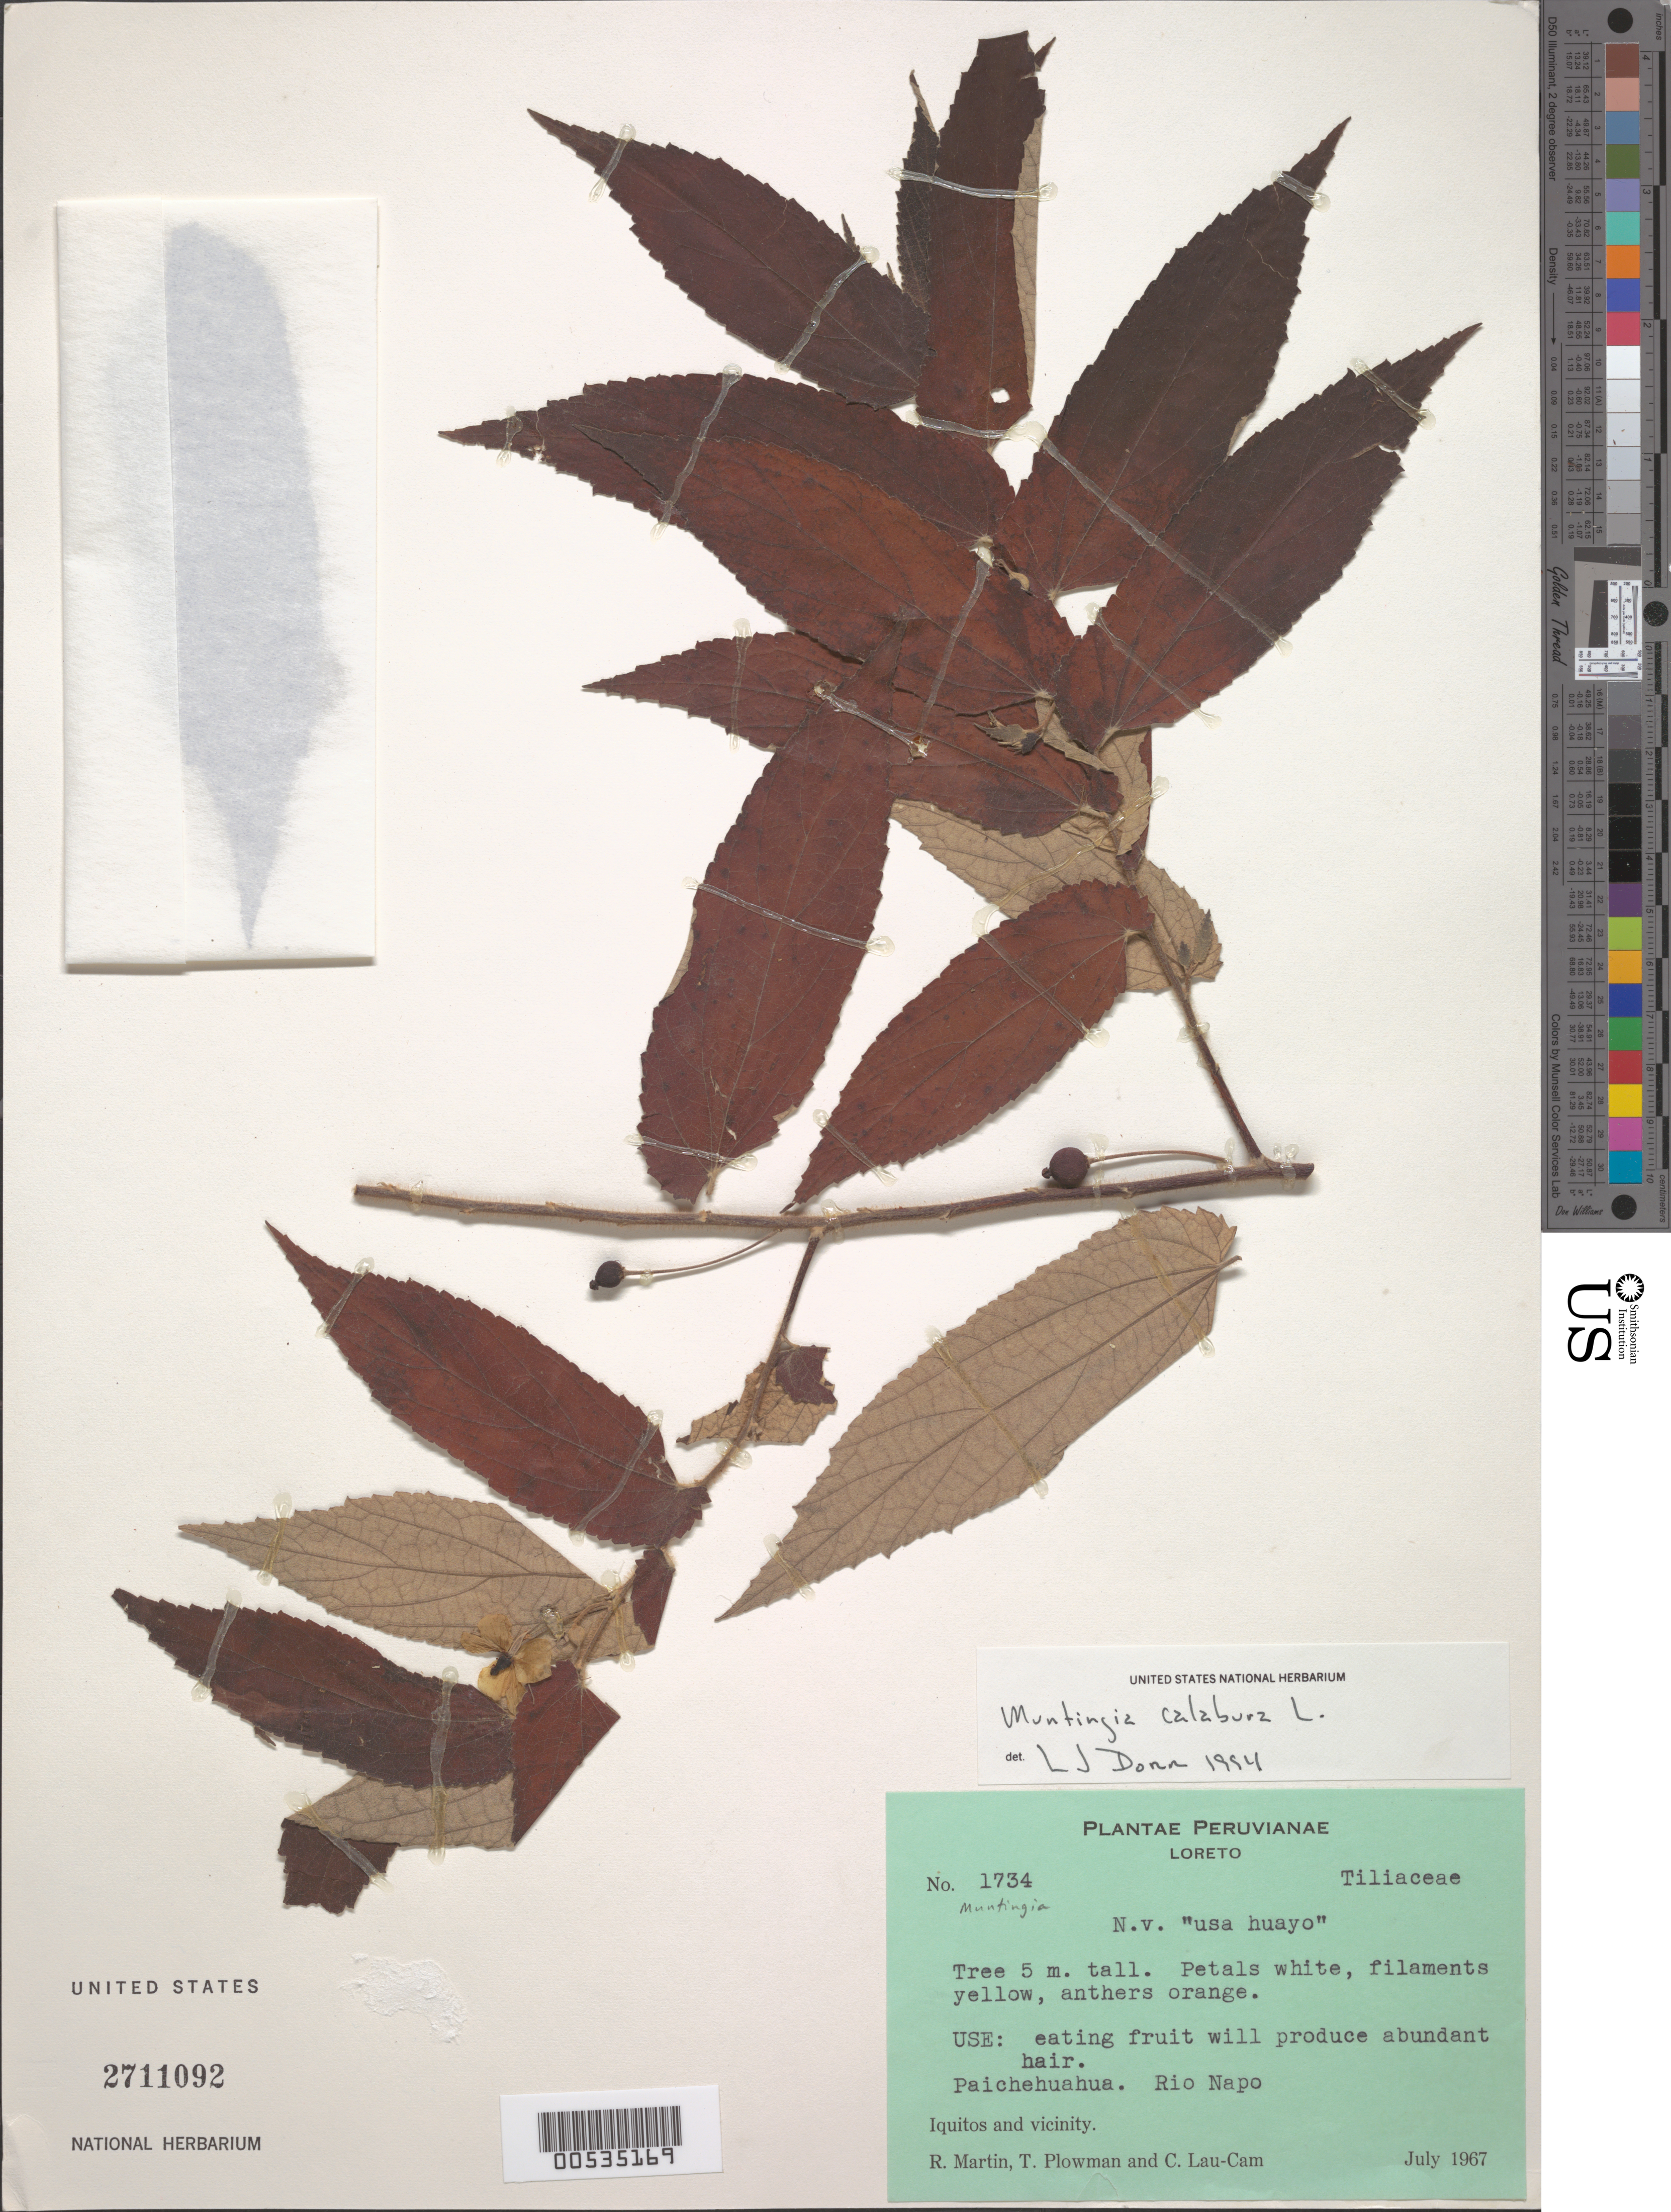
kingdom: Plantae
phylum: Tracheophyta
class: Magnoliopsida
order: Malvales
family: Muntingiaceae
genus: Muntingia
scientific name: Muntingia calabura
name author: L.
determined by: Dorr, L. J., (BOT), Smithsonian Institution - National Museum of Natural History (UNITED STATES)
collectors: R. Martin, T. Plowman & C. Lau-Cam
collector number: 1734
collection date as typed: Jul 1967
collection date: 1967-07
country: Peru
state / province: Loreto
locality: Iquitos and vicinity. Paichehuahua. Rio Napo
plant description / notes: Common name: Usa huayo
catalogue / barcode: US 2711092